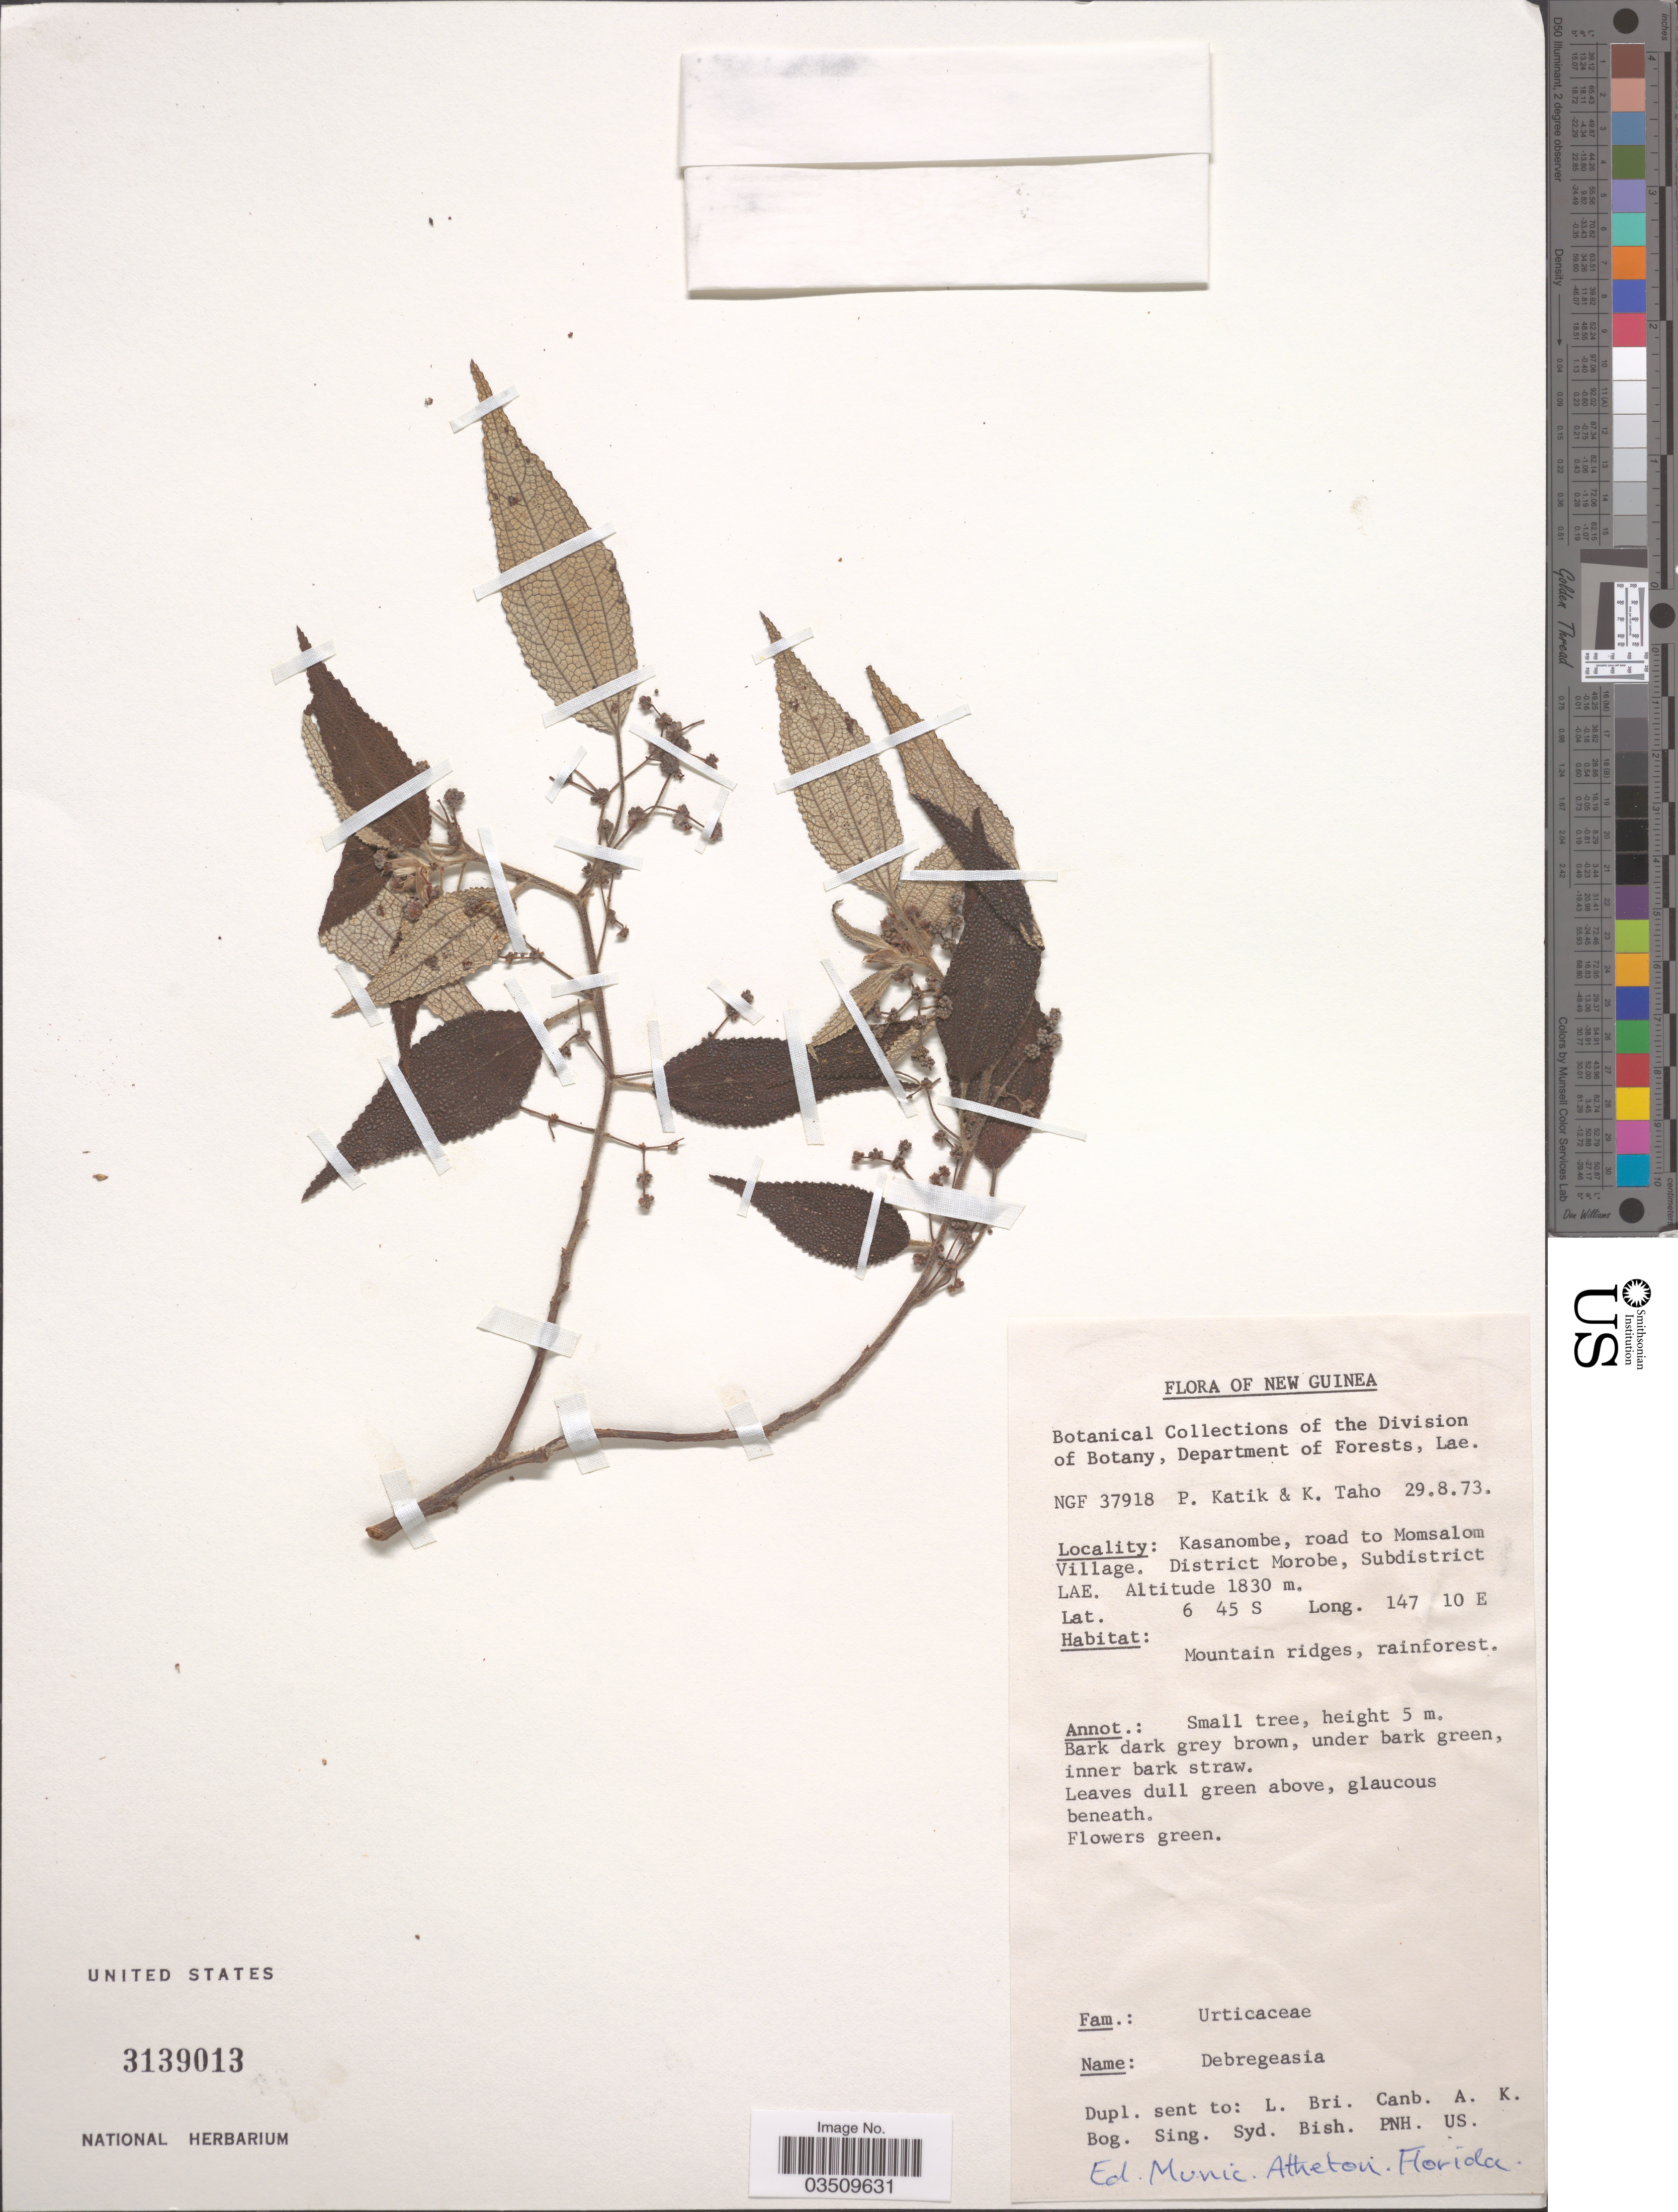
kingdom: Plantae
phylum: Tracheophyta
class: Magnoliopsida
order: Rosales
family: Urticaceae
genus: Debregeasia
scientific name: Debregeasia sp.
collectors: P. Katik & K. Taho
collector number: NGF 37918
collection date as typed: Transcribed d/m/y: 29/8/73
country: Papua New Guinea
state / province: Morobe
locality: New Guinea. Kasanombe, road to Momsalom Village. District Morobe, Subdistrict LAE.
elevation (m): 1830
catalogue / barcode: US 3139013